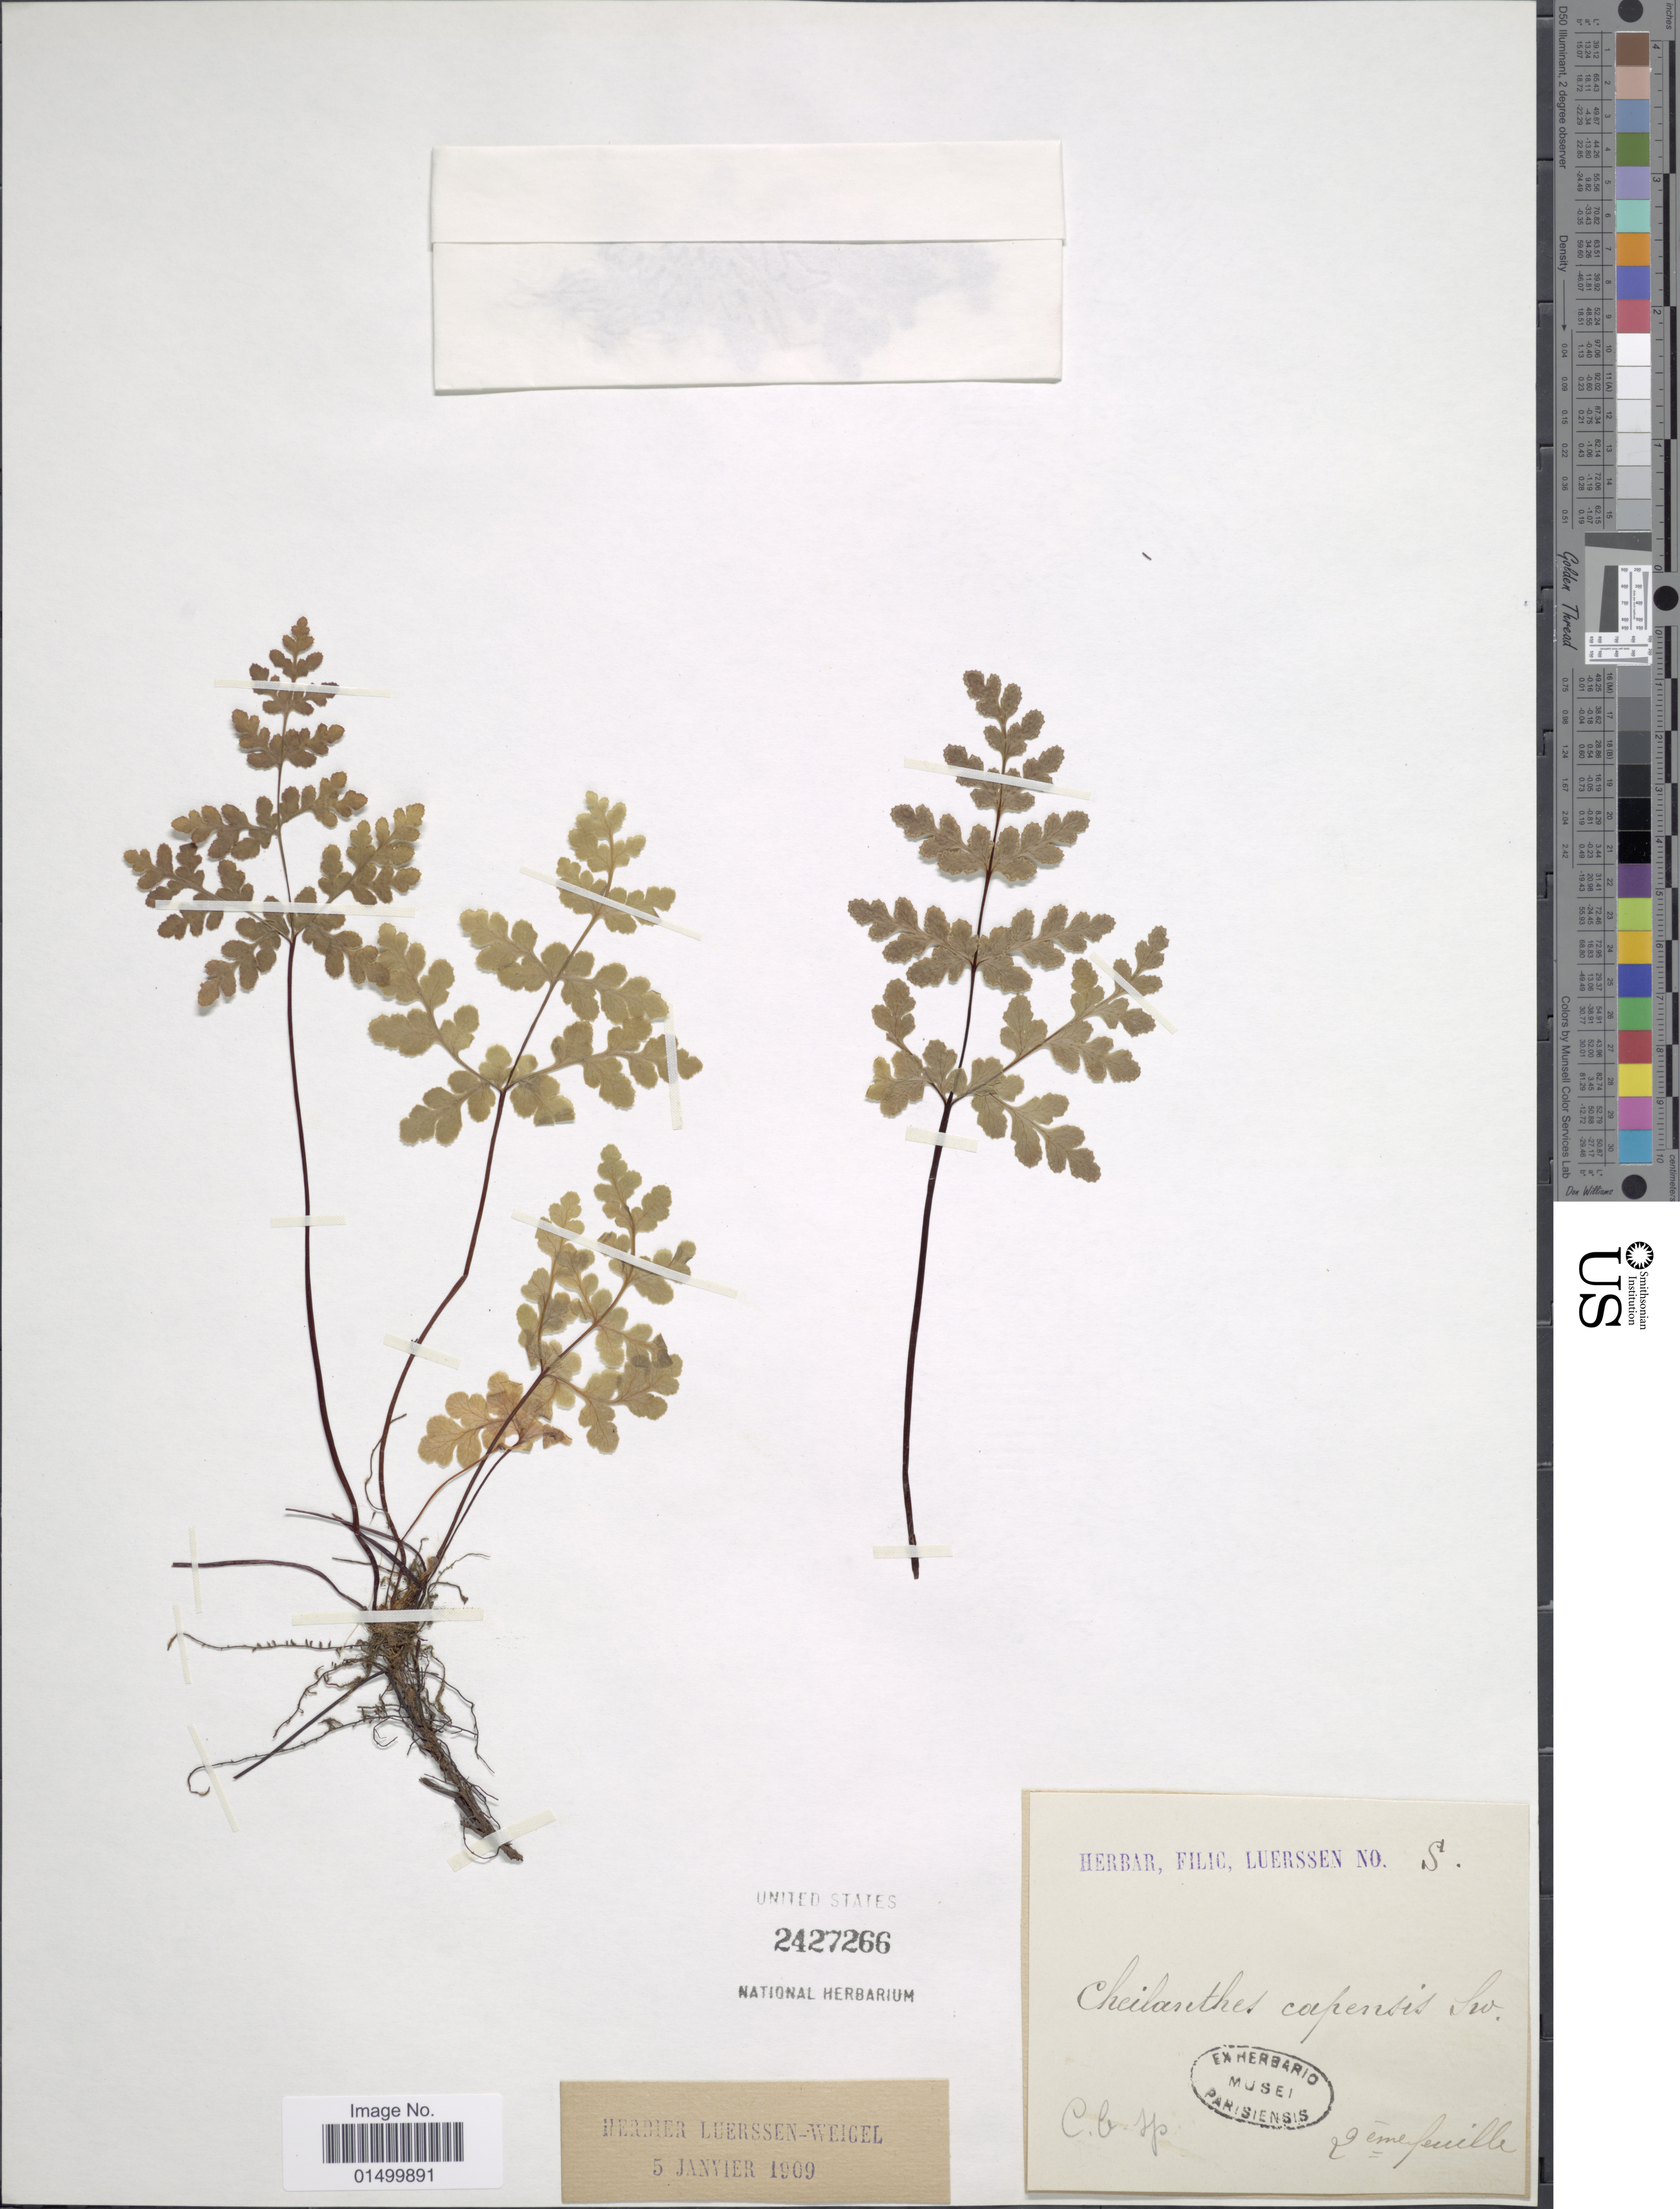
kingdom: Plantae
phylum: Tracheophyta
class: Polypodiopsida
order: Polypodiales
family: Pteridaceae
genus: Cheilanthes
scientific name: Cheilanthes capensis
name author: (Thunb.) Sw.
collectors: ex herb. Luerssen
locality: Zemefeulle [interpreted]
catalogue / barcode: US 2427266